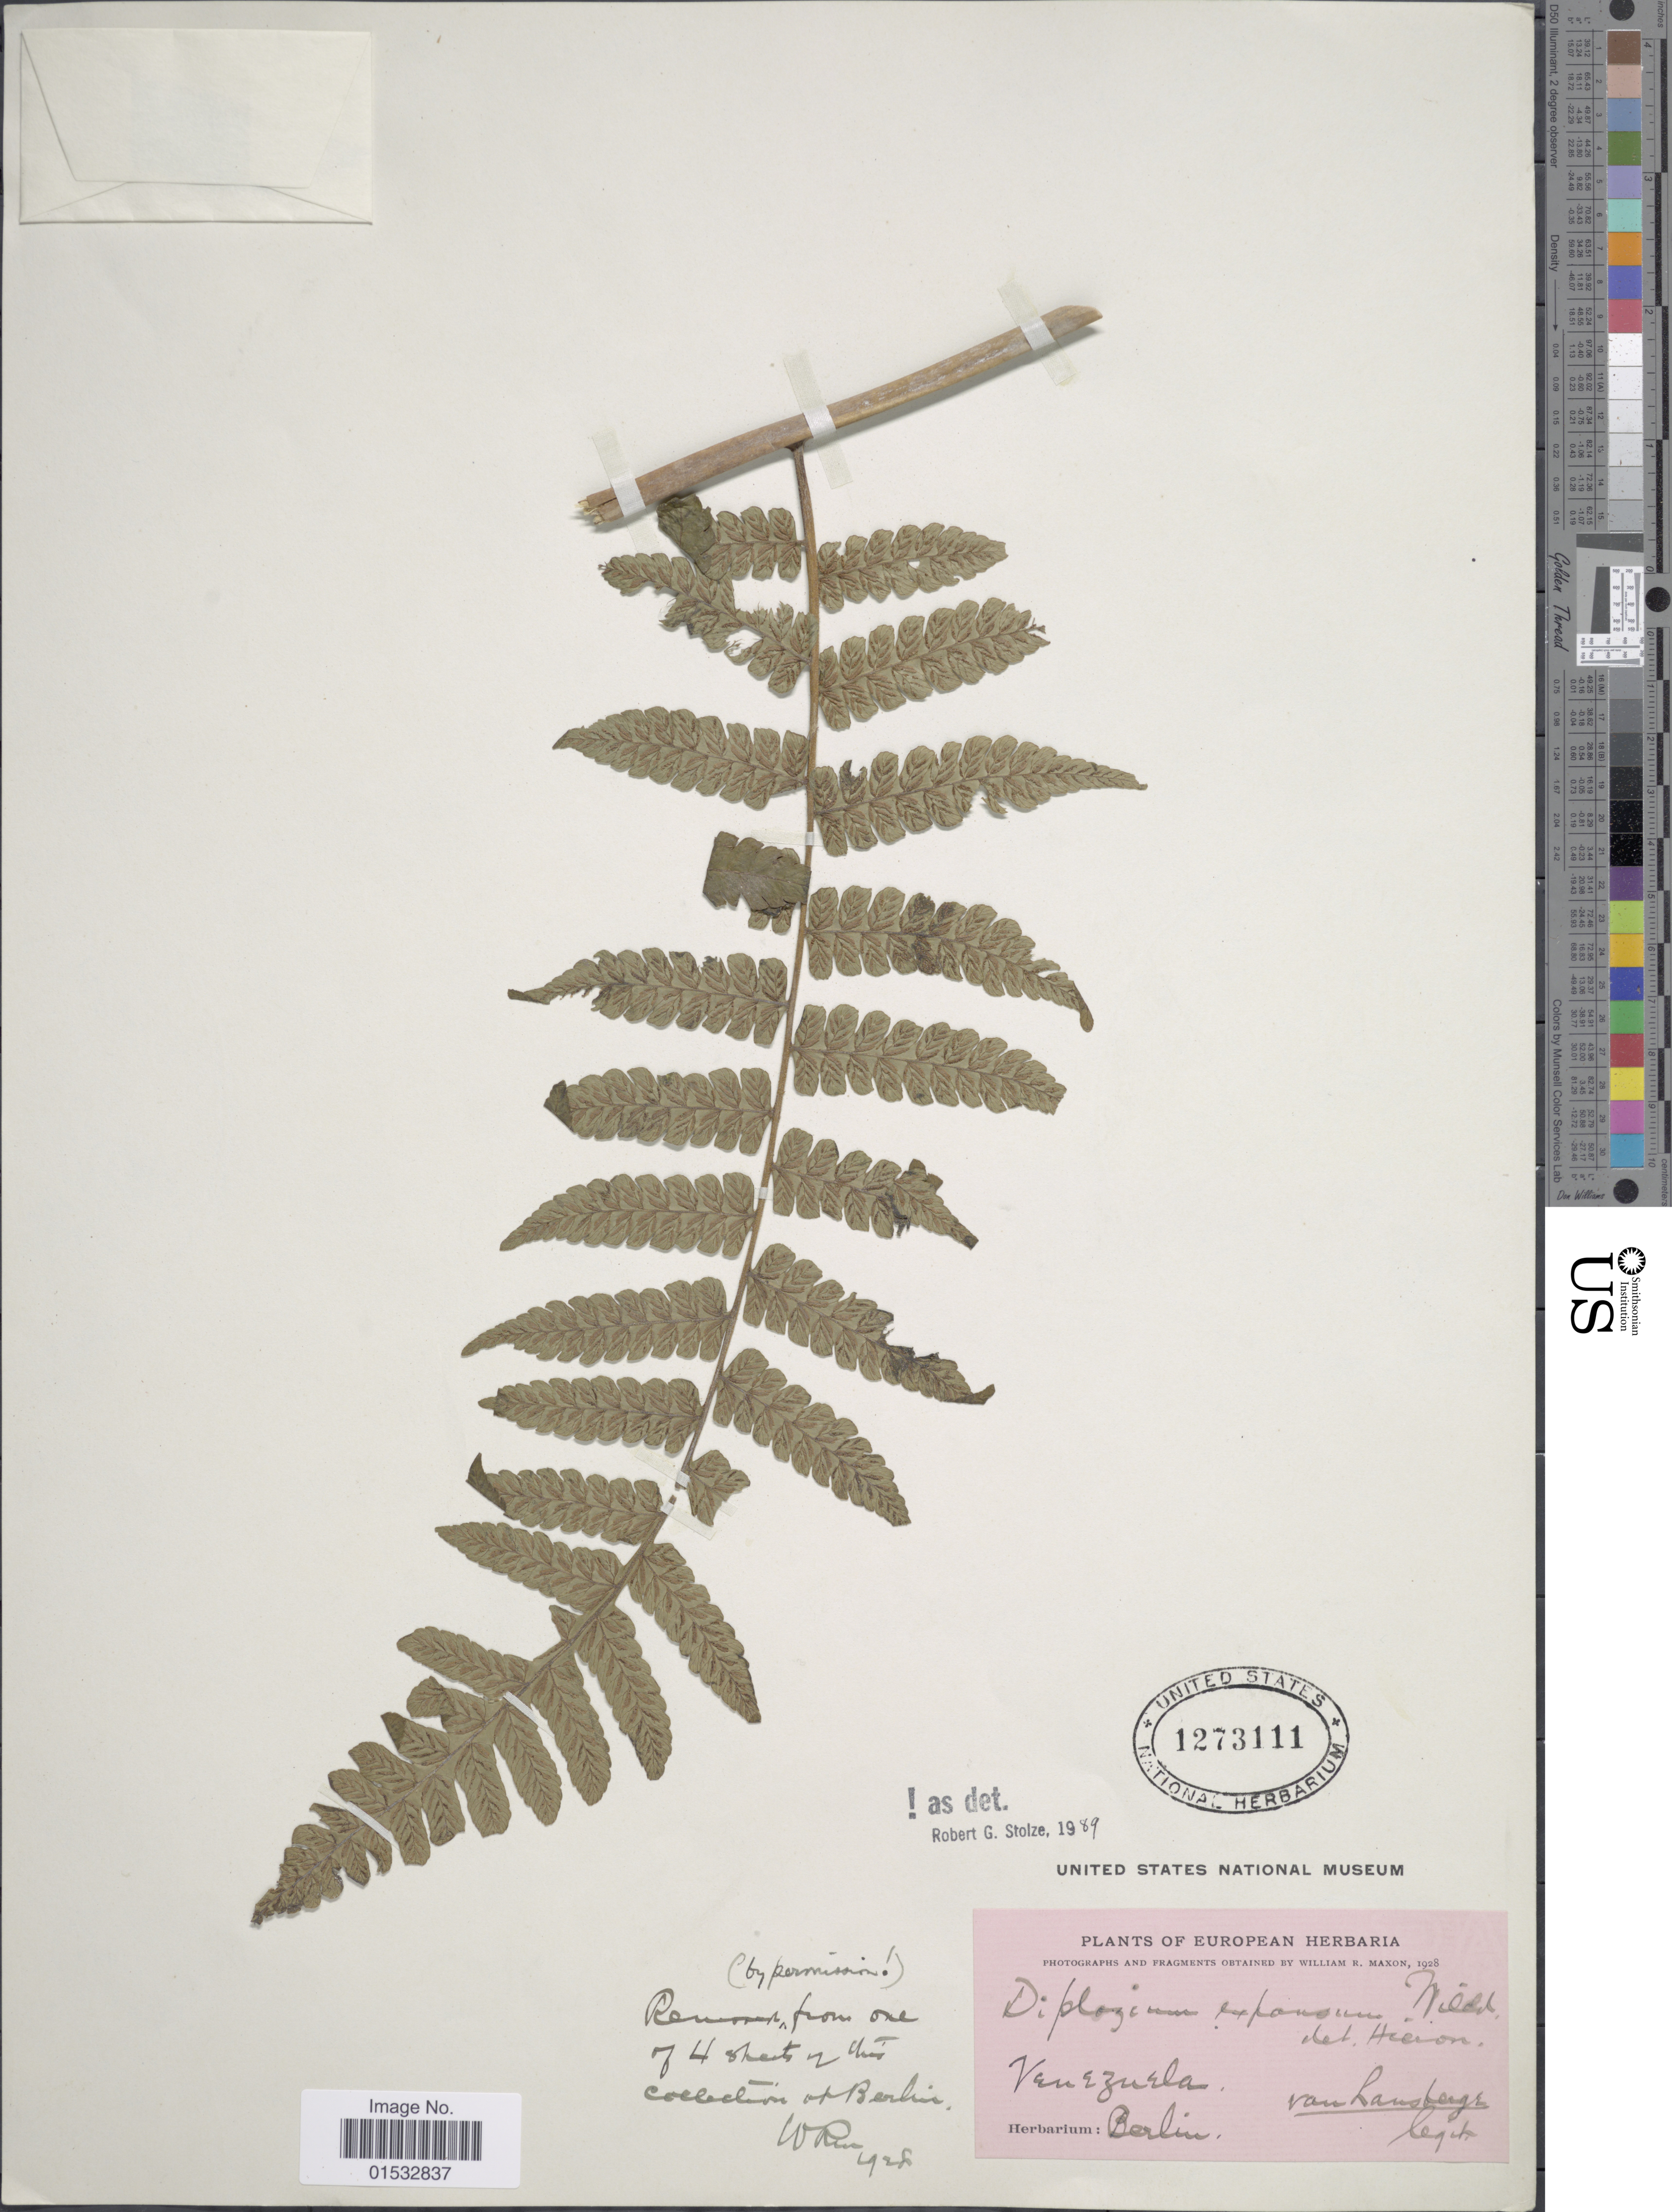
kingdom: Plantae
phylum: Tracheophyta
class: Polypodiopsida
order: Polypodiales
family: Athyriaceae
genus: Diplazium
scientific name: Diplazium expansum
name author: Willd.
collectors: Van Lansberge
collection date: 1928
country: Venezuela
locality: Europian Herbaria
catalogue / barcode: US 1273111